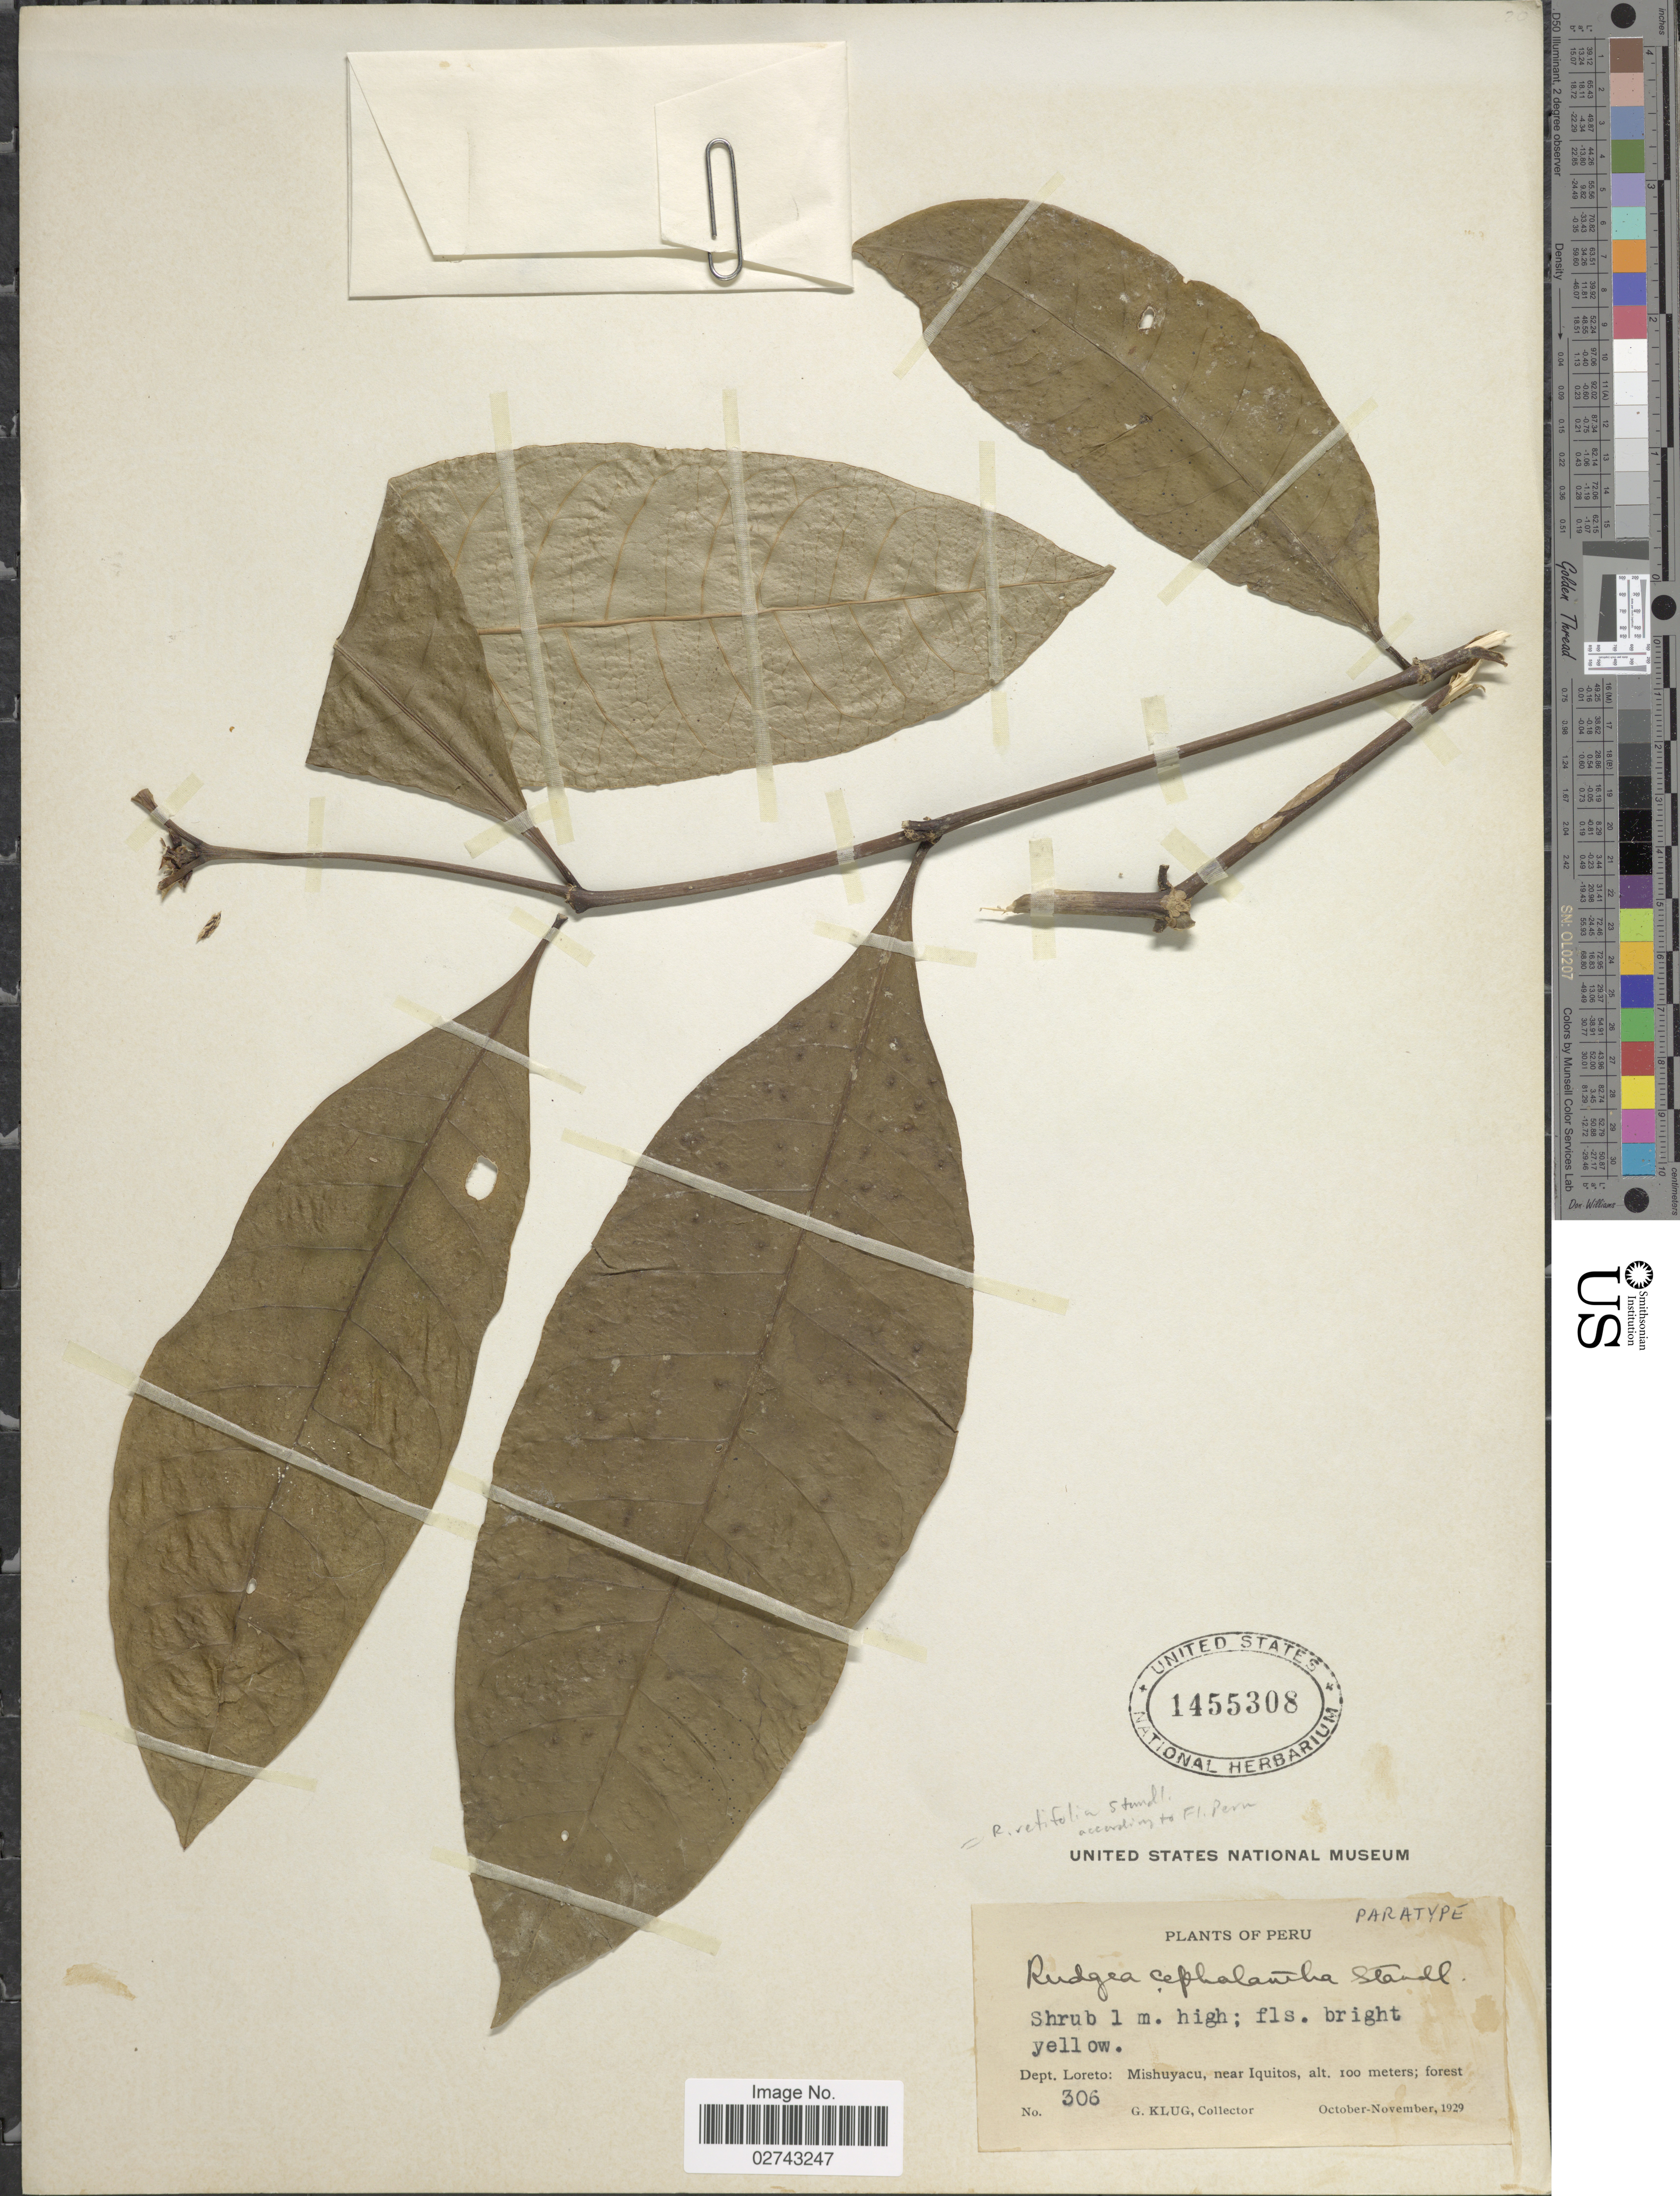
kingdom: Plantae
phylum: Tracheophyta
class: Magnoliopsida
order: Gentianales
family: Rubiaceae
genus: Rudgea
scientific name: Rudgea retifolia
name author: Standl.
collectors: G. Klug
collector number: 306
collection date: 1929-10/1929-11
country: Peru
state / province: Loreto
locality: Mishuyacu, near Iquitos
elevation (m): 100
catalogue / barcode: US 1455308